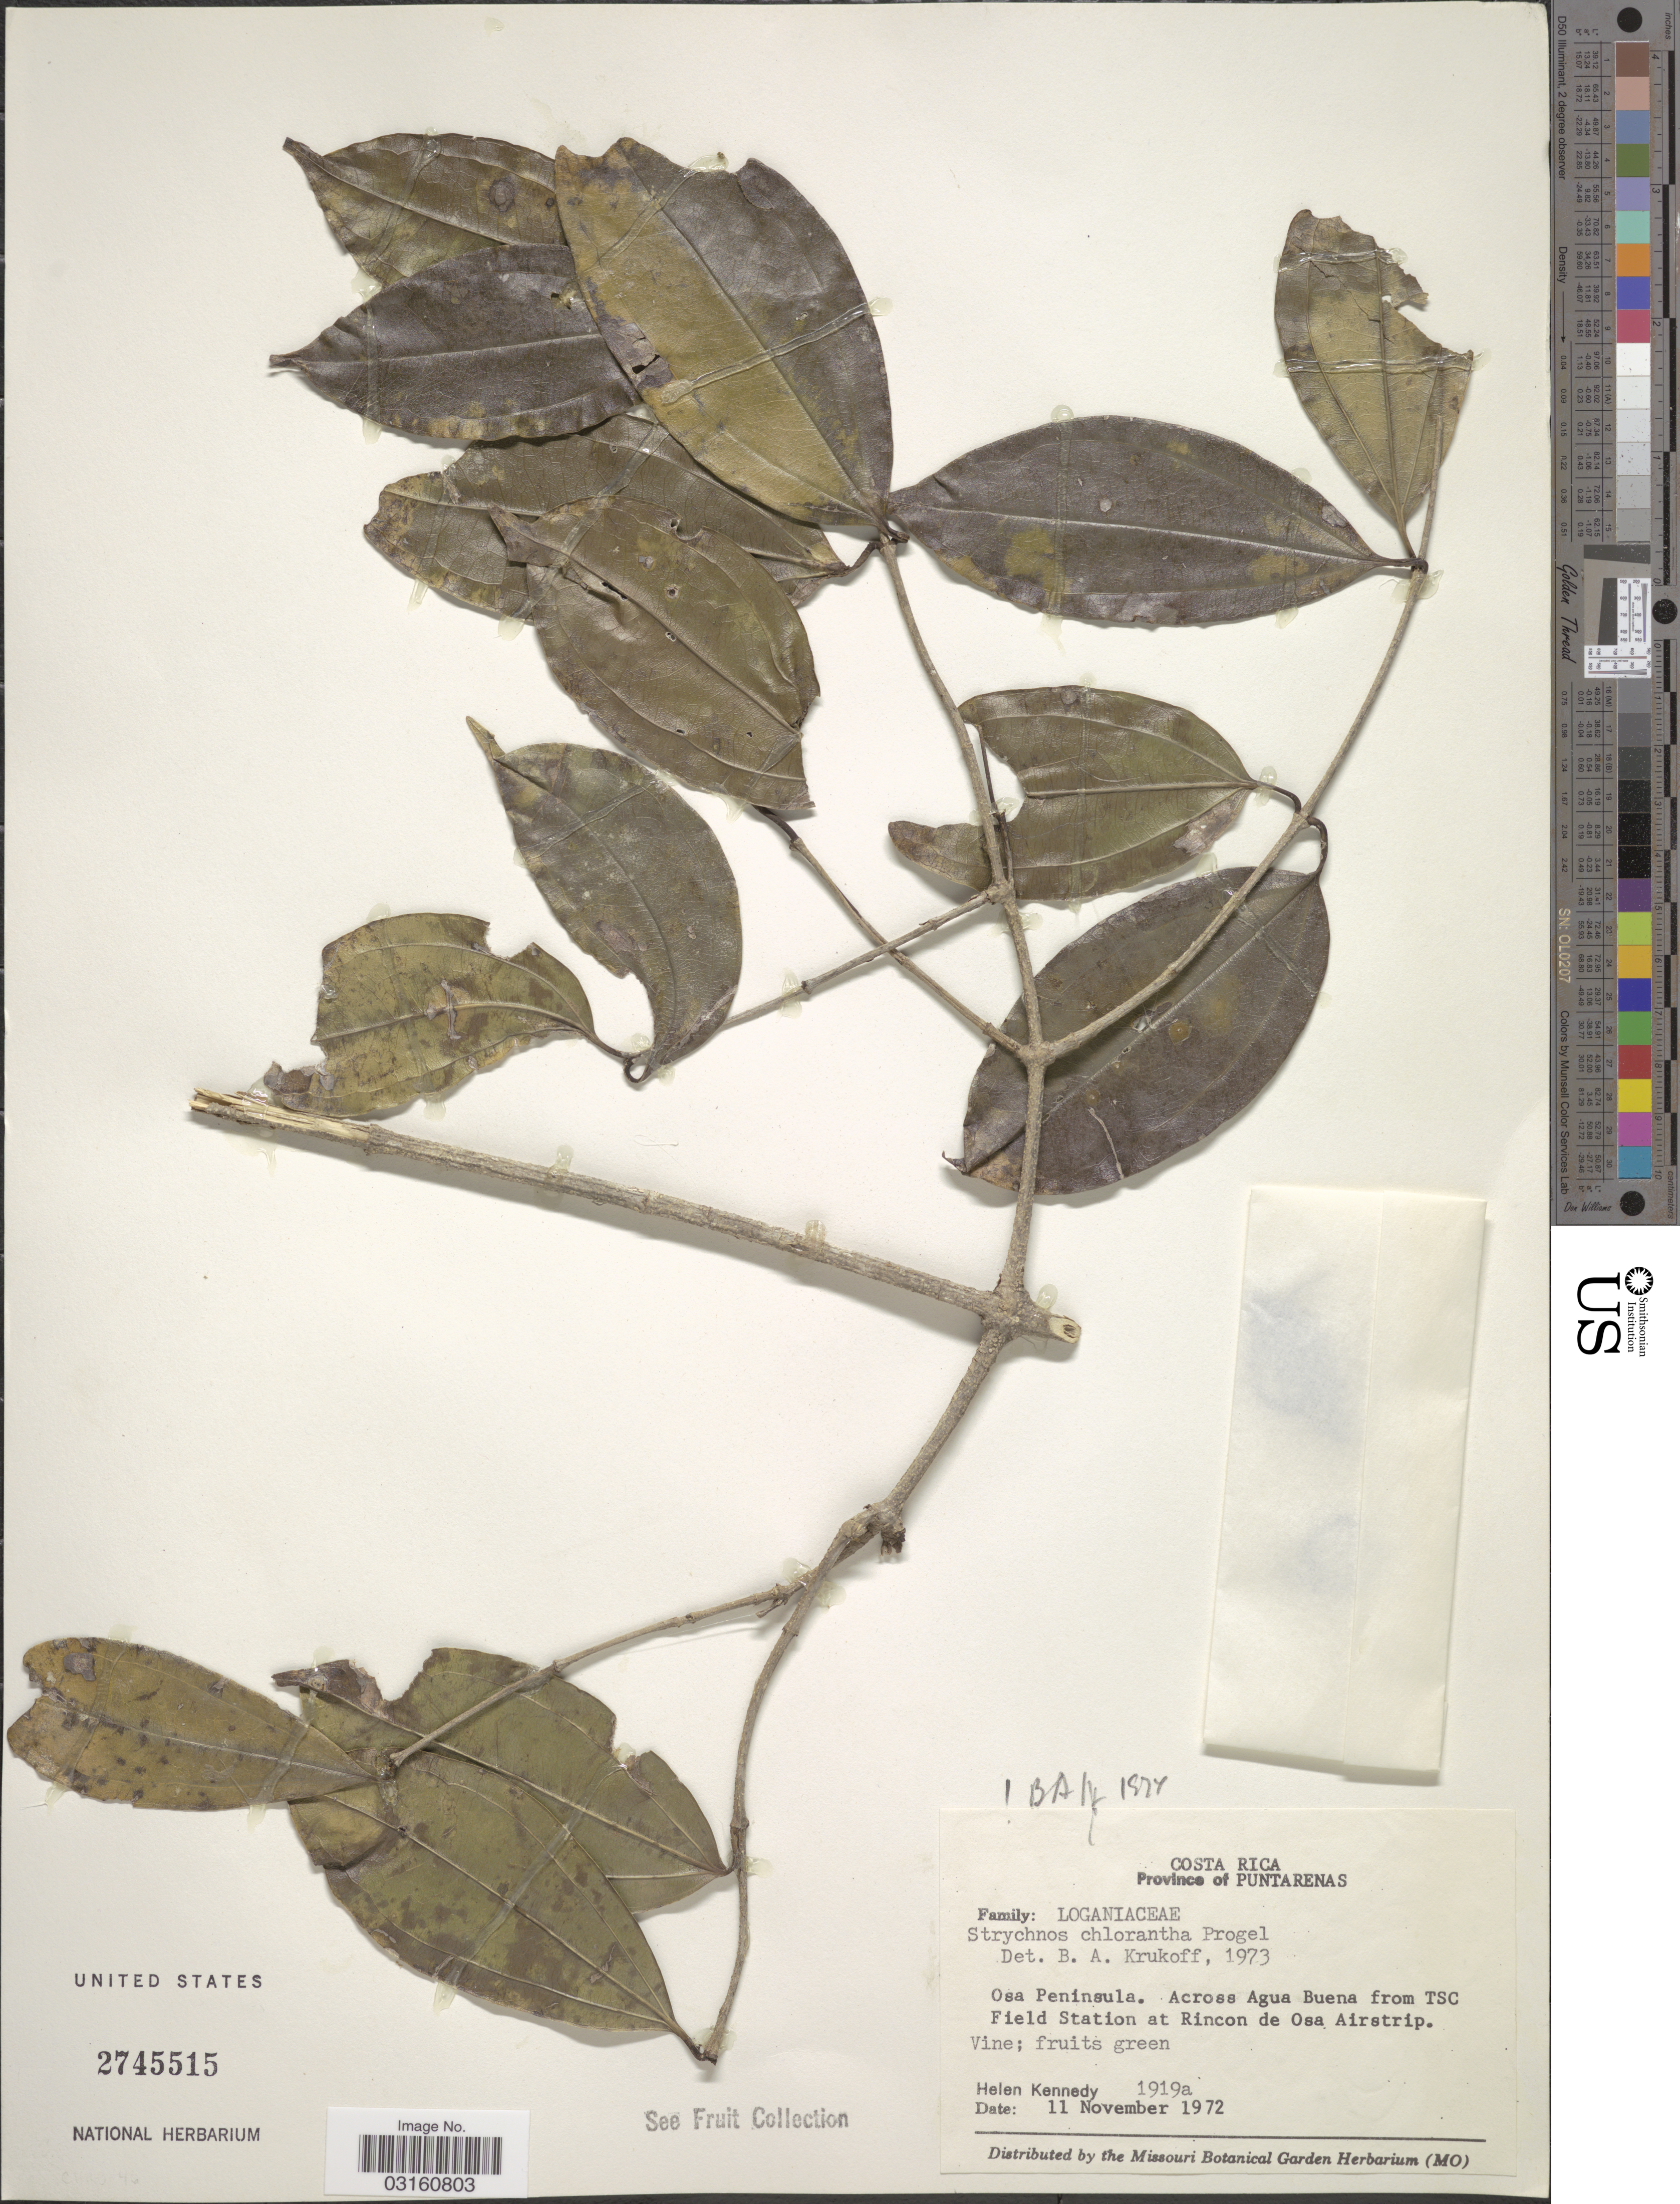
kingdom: Plantae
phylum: Tracheophyta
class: Magnoliopsida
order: Gentianales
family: Loganiaceae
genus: Strychnos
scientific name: Strychnos chlorantha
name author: Progel in Mart.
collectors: H. Kennedy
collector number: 1919a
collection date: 1972-11-11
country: Costa Rica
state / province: Puntarenas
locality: Province of Puntarenas. Osa Peninsula. Across Agua Buena from TSC Field Station at Rincon de Osa Airstrip.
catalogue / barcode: US 2745515